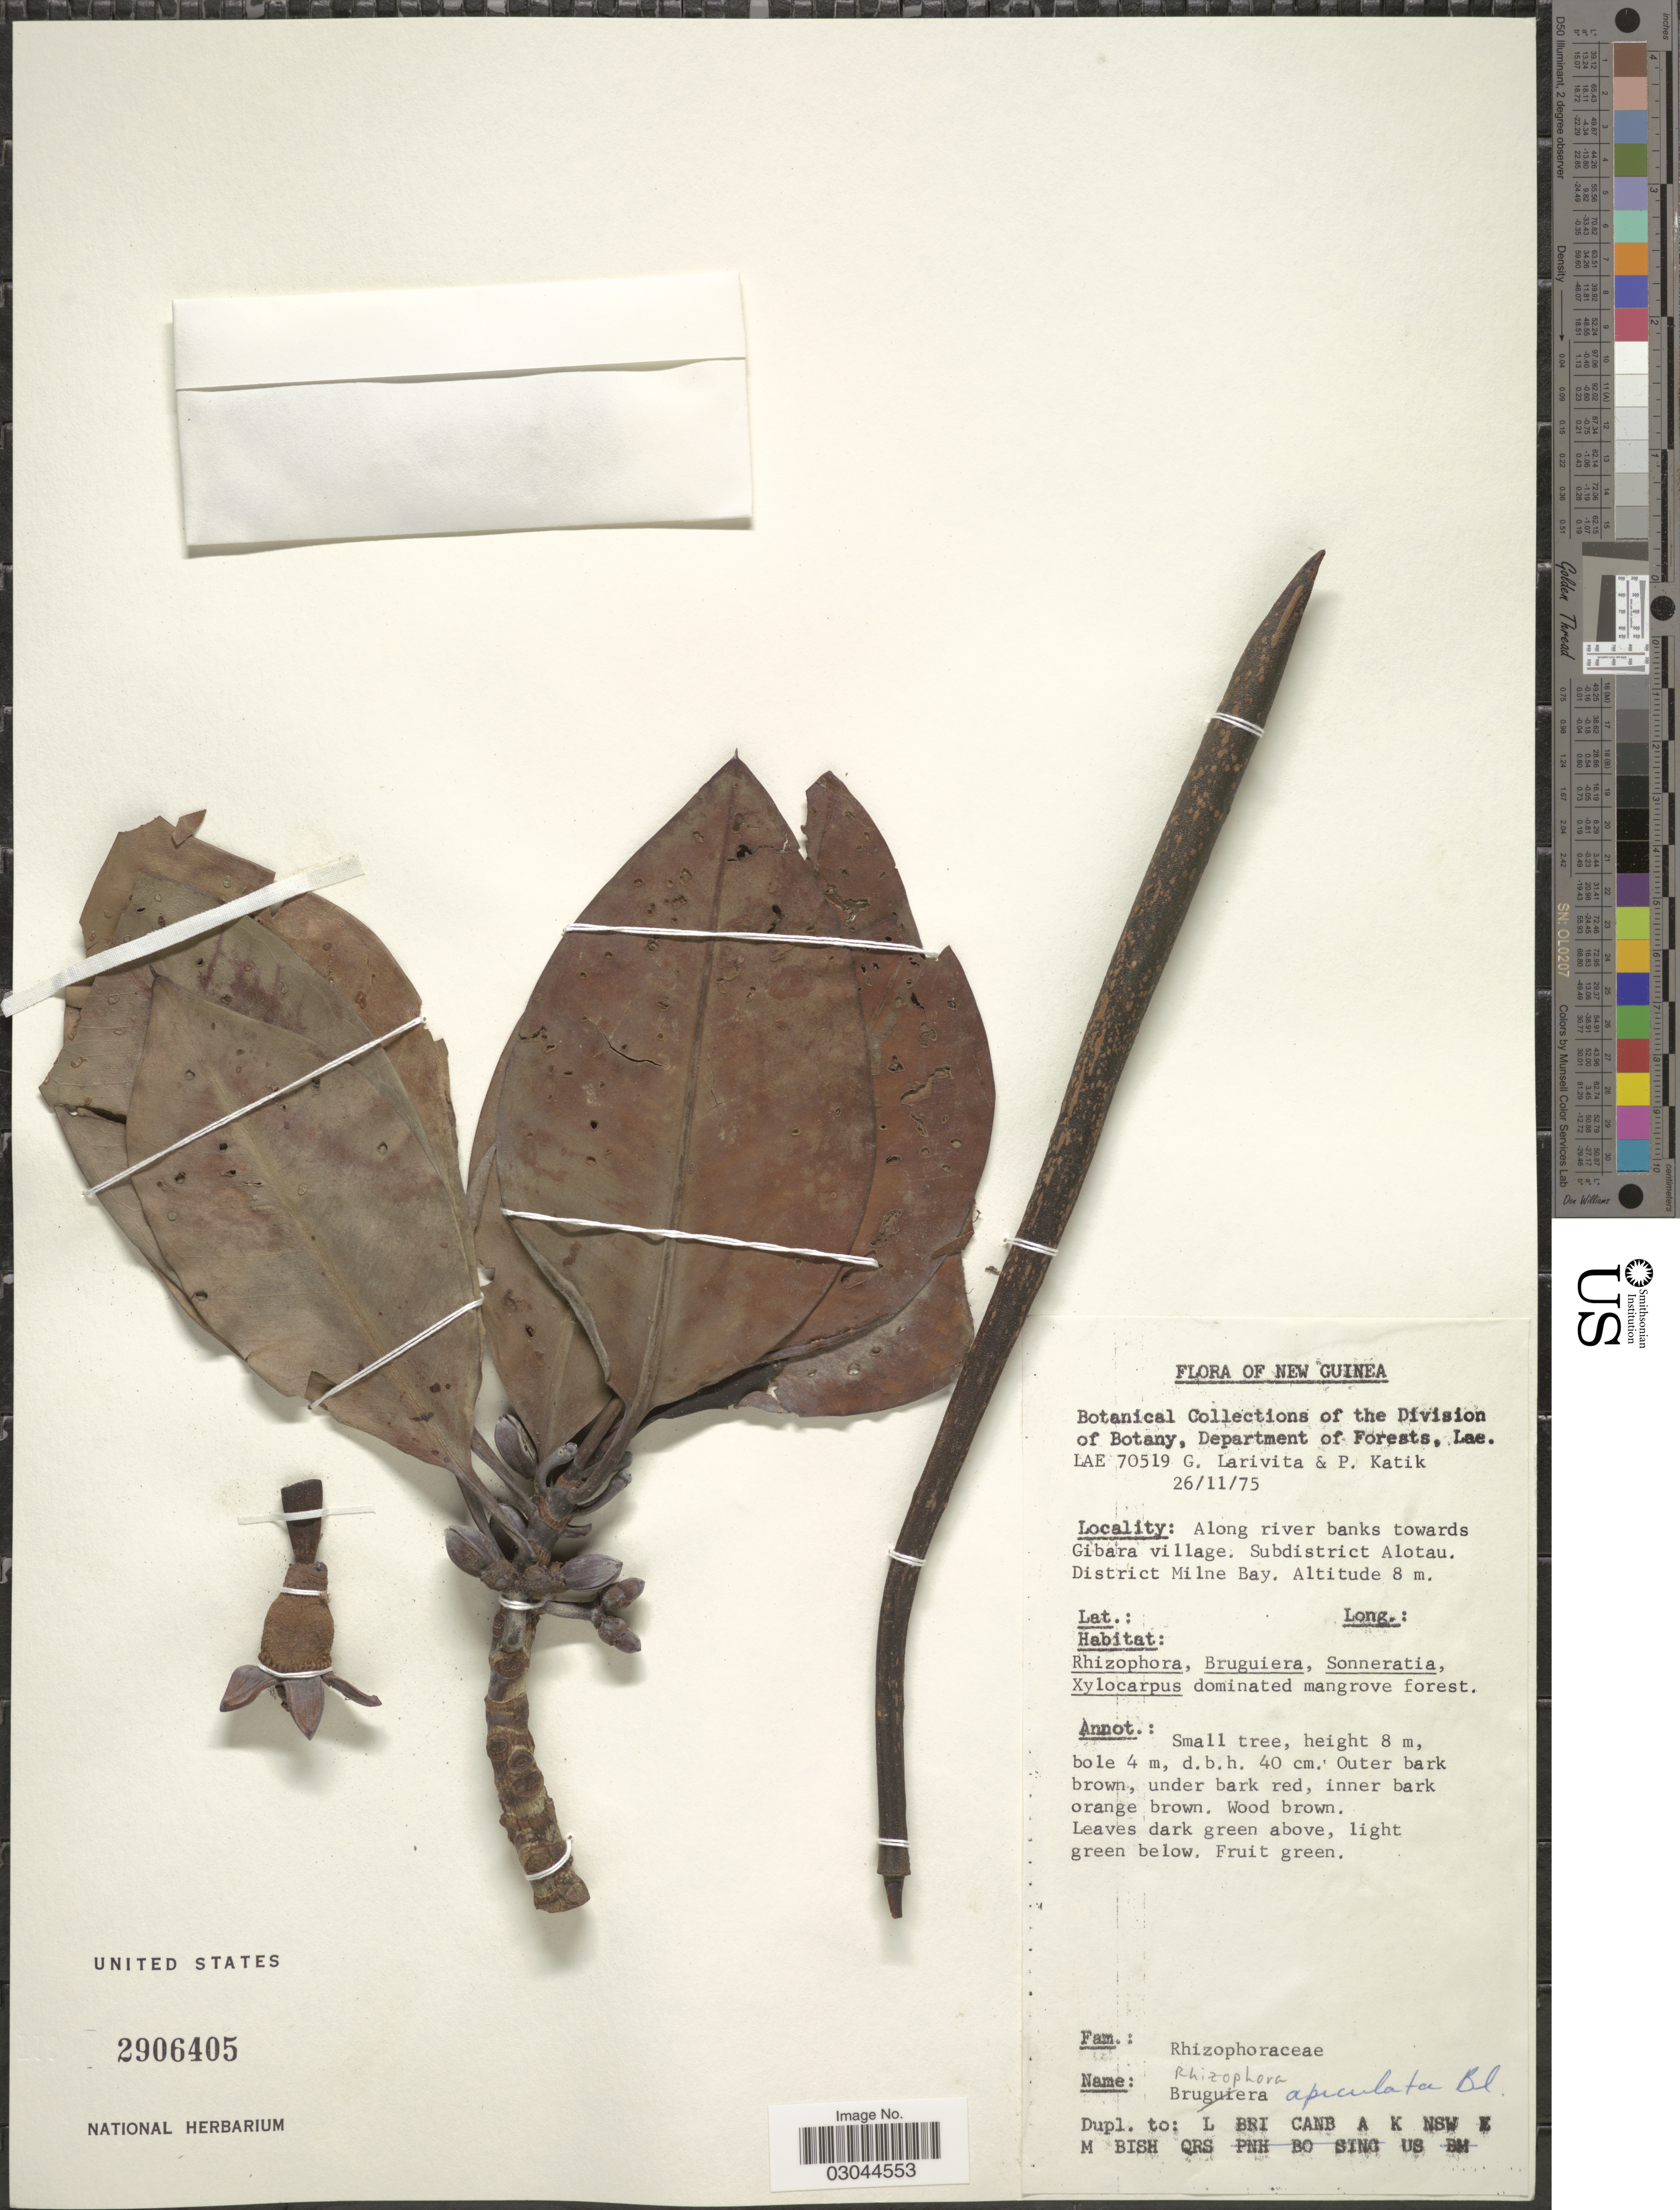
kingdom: Plantae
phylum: Tracheophyta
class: Magnoliopsida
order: Malpighiales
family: Rhizophoraceae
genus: Rhizophora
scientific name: Rhizophora apiculata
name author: Blume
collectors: G. Larivita & P. Katik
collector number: LAE 70519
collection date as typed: Transcribed d/m/y: 26/11/75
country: Papua New Guinea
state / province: Milne Bay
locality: New Guinea. Along river banks towards Gibara village. Subdistrict Alotau. District Milne Bay.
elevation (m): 8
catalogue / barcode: US 2906405